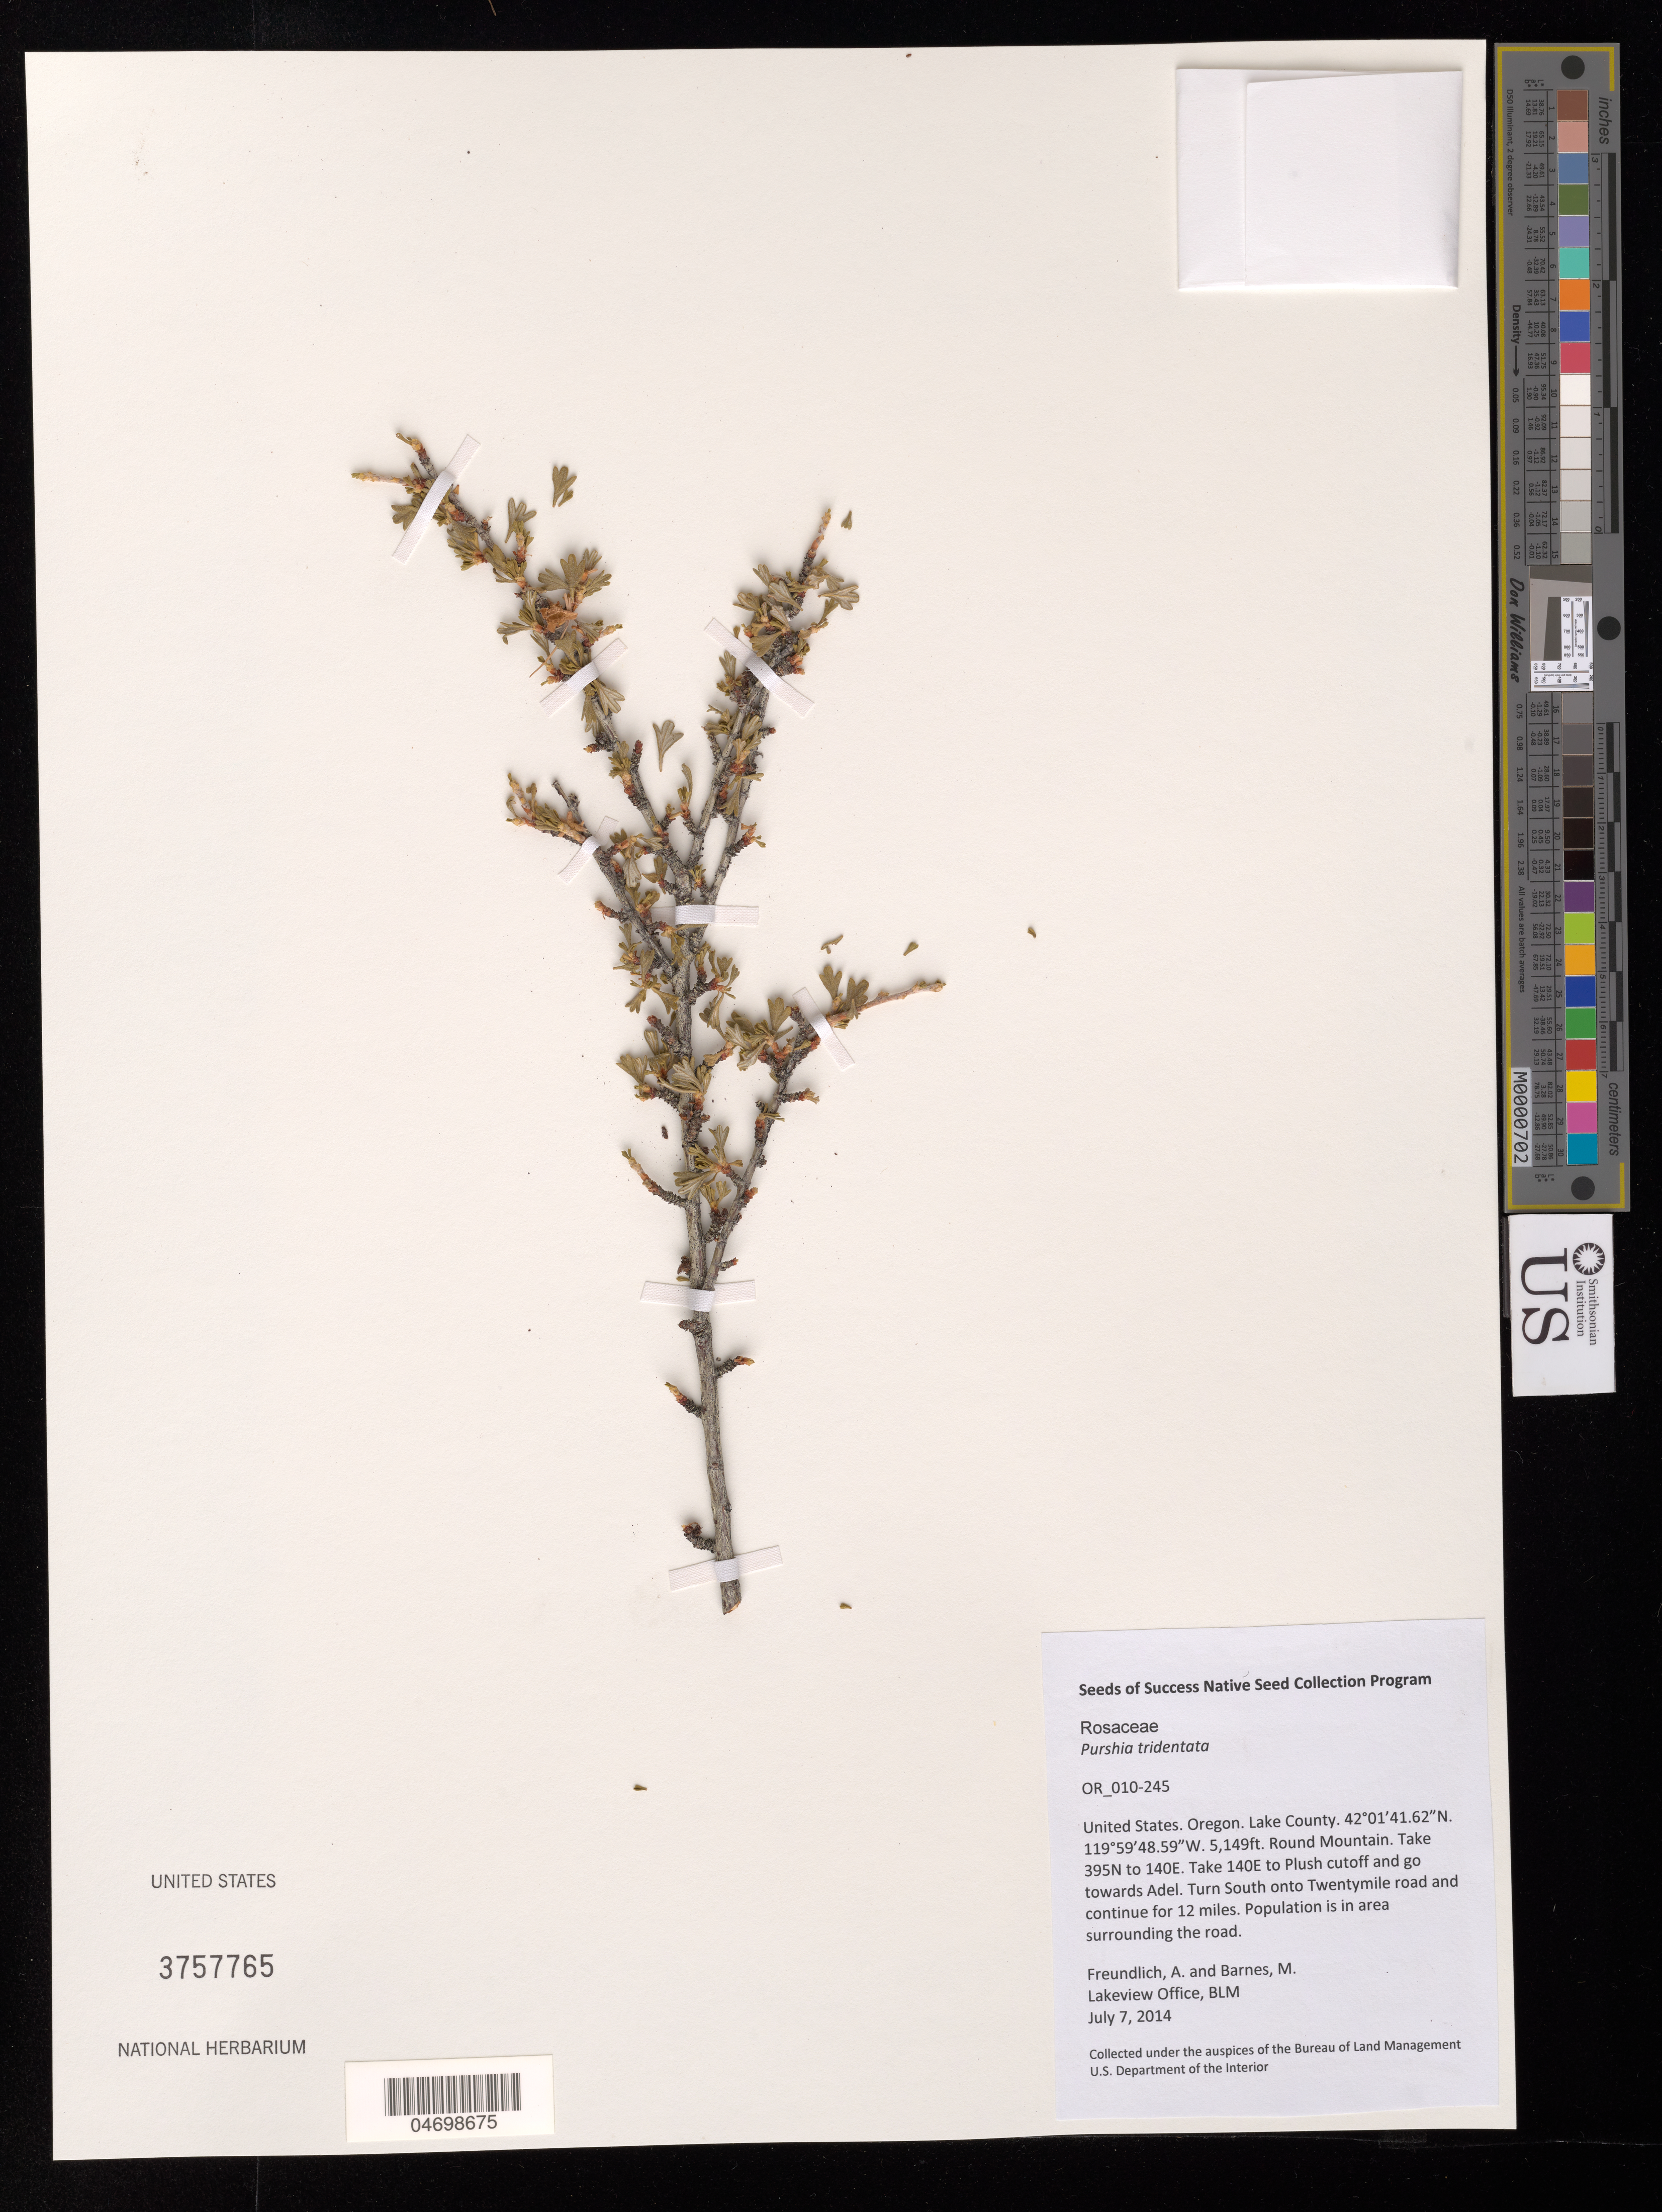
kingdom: Plantae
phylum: Tracheophyta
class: Magnoliopsida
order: Rosales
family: Rosaceae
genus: Purshia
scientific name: Purshia tridentata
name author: (Pursh) DC.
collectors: A. Freundlich & M. Barnes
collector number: OR-010-245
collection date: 2014-07-07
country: United States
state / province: Oregon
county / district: Lake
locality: Round Mountain.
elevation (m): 1569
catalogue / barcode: US 3757765